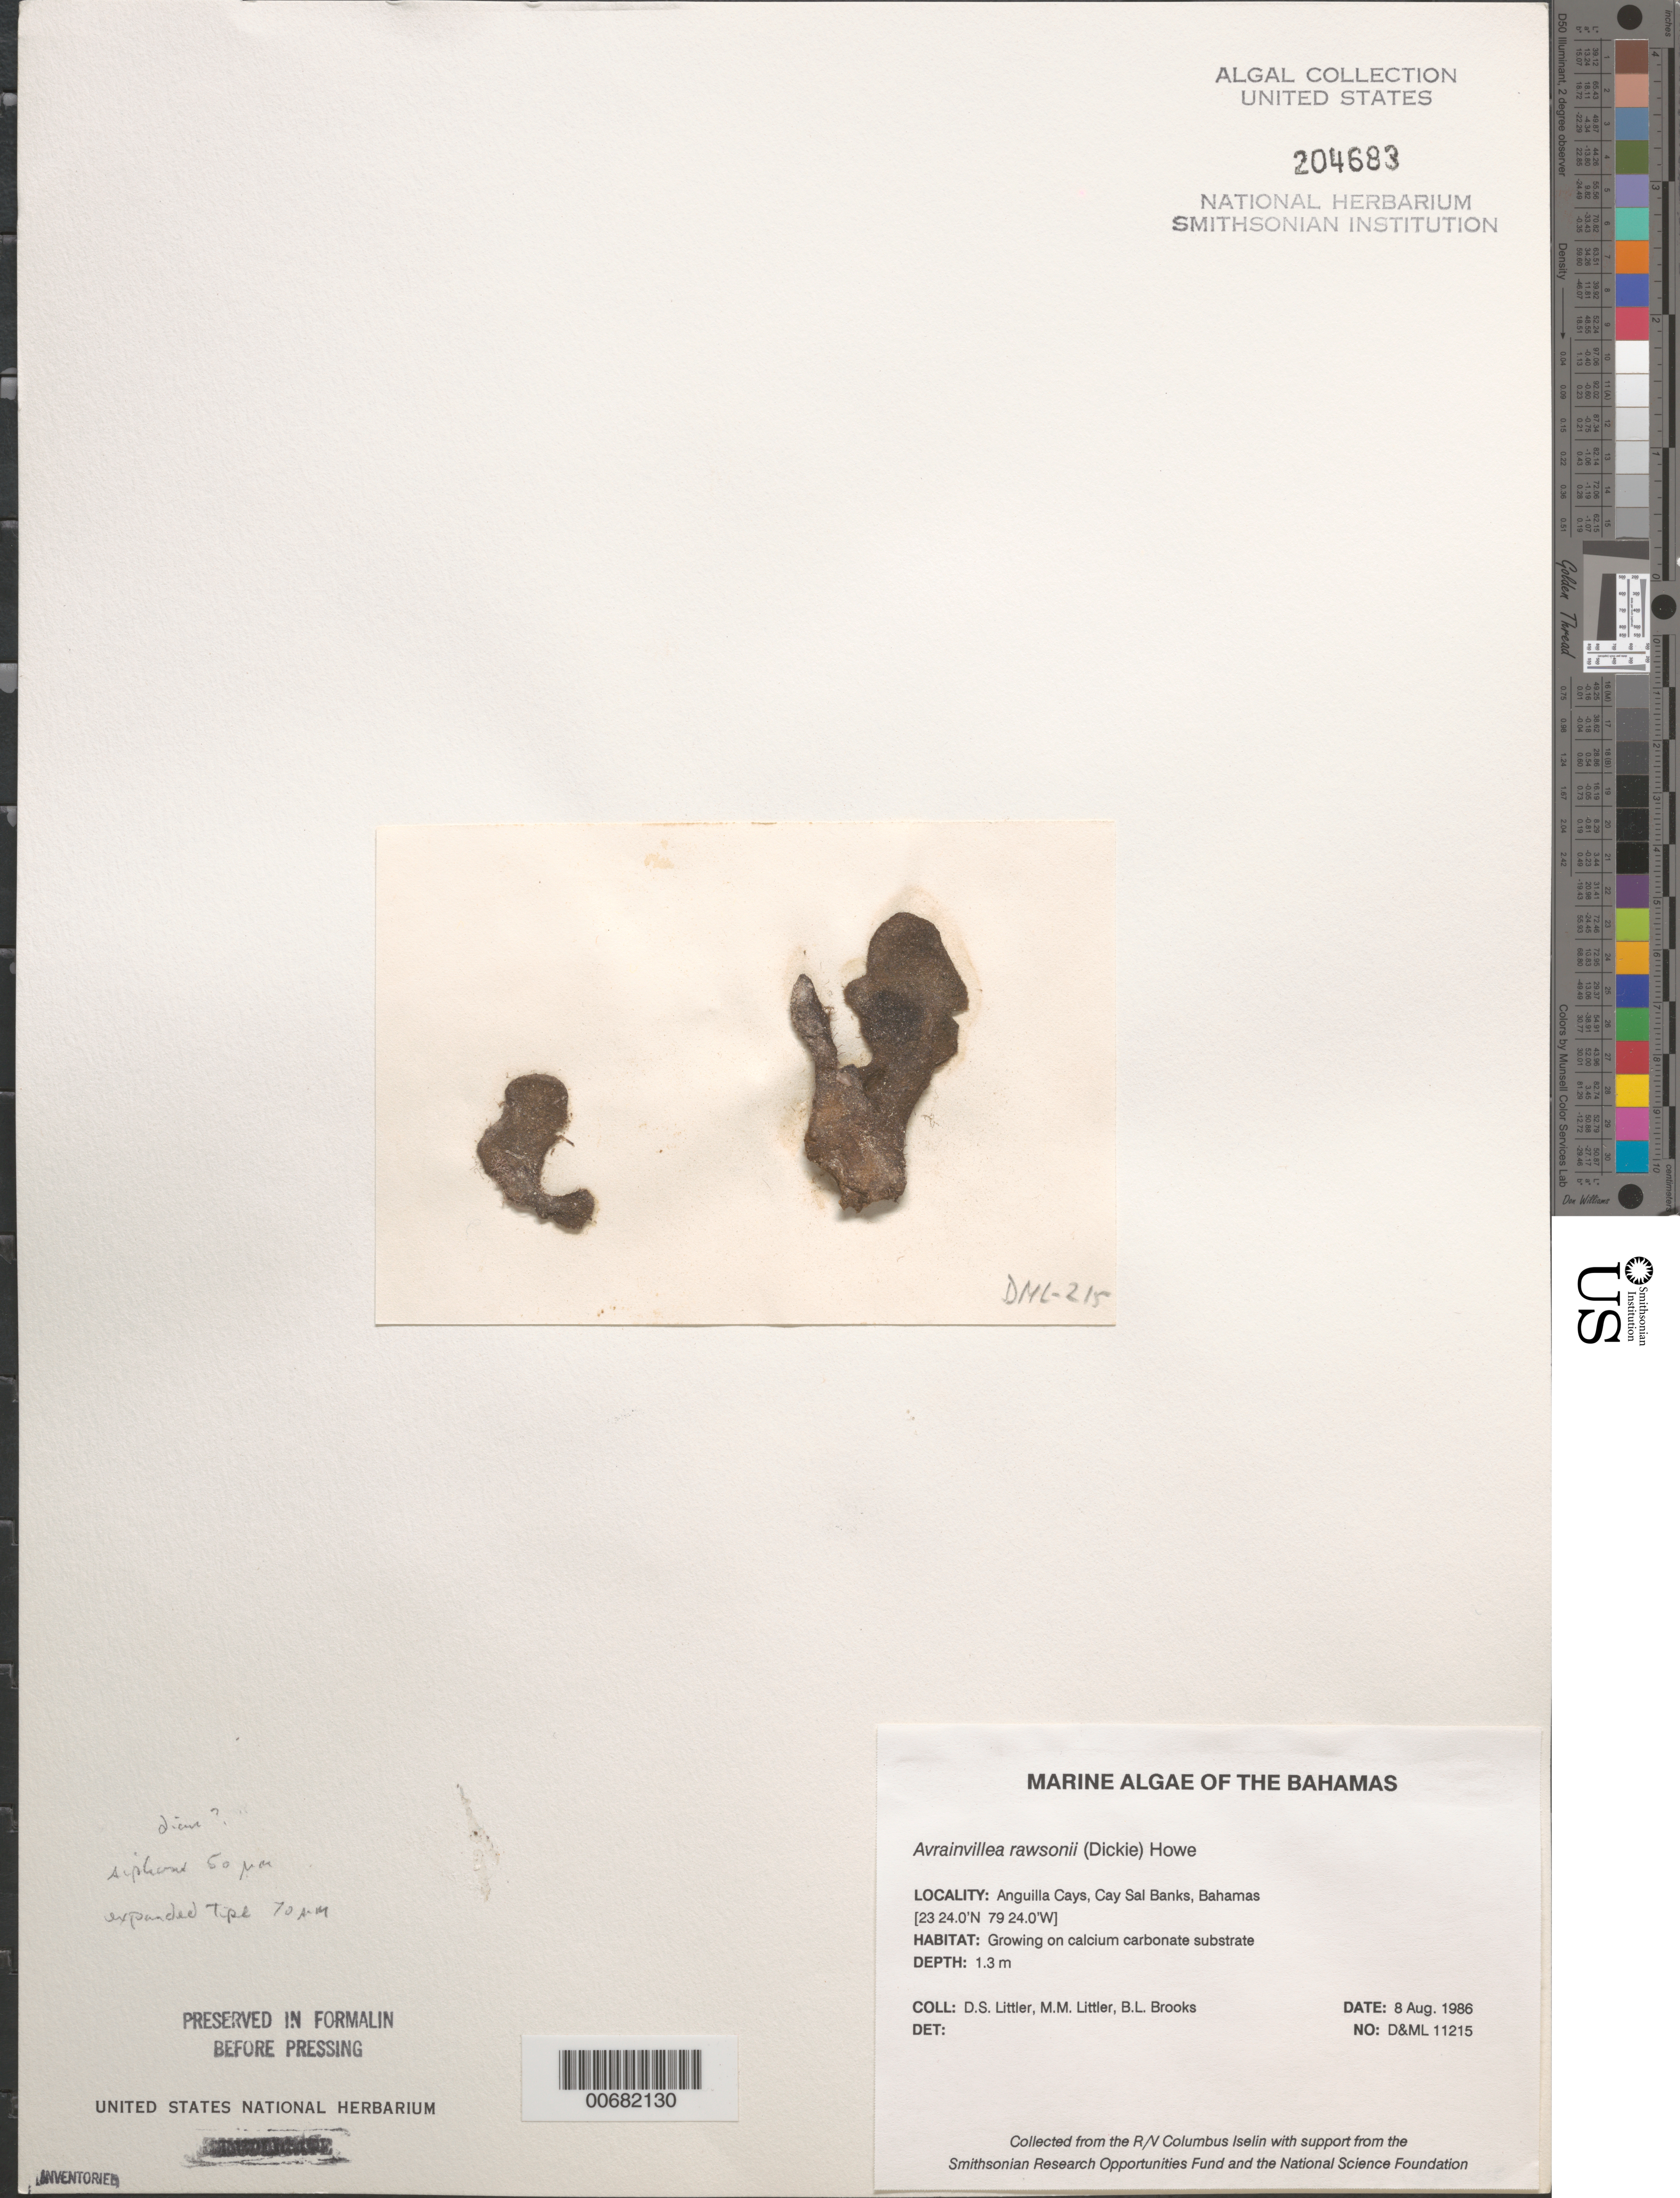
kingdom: Plantae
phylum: Chlorophyta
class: Ulvophyceae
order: Bryopsidales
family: Dichotomosiphonaceae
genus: Avrainvillea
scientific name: Avrainvillea rawsonii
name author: (Dickie) M. Howe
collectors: D. S. Littler, M. M. Littler & B. Brooks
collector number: D&ML 11215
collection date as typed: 08 Aug 1986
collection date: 1986-08-08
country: Bahamas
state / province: Bimini Banks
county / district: Bimini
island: Anguilla Cays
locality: Cay Sal Banks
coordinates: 23 24.0' N, 79 24.0' W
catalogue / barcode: US 204683